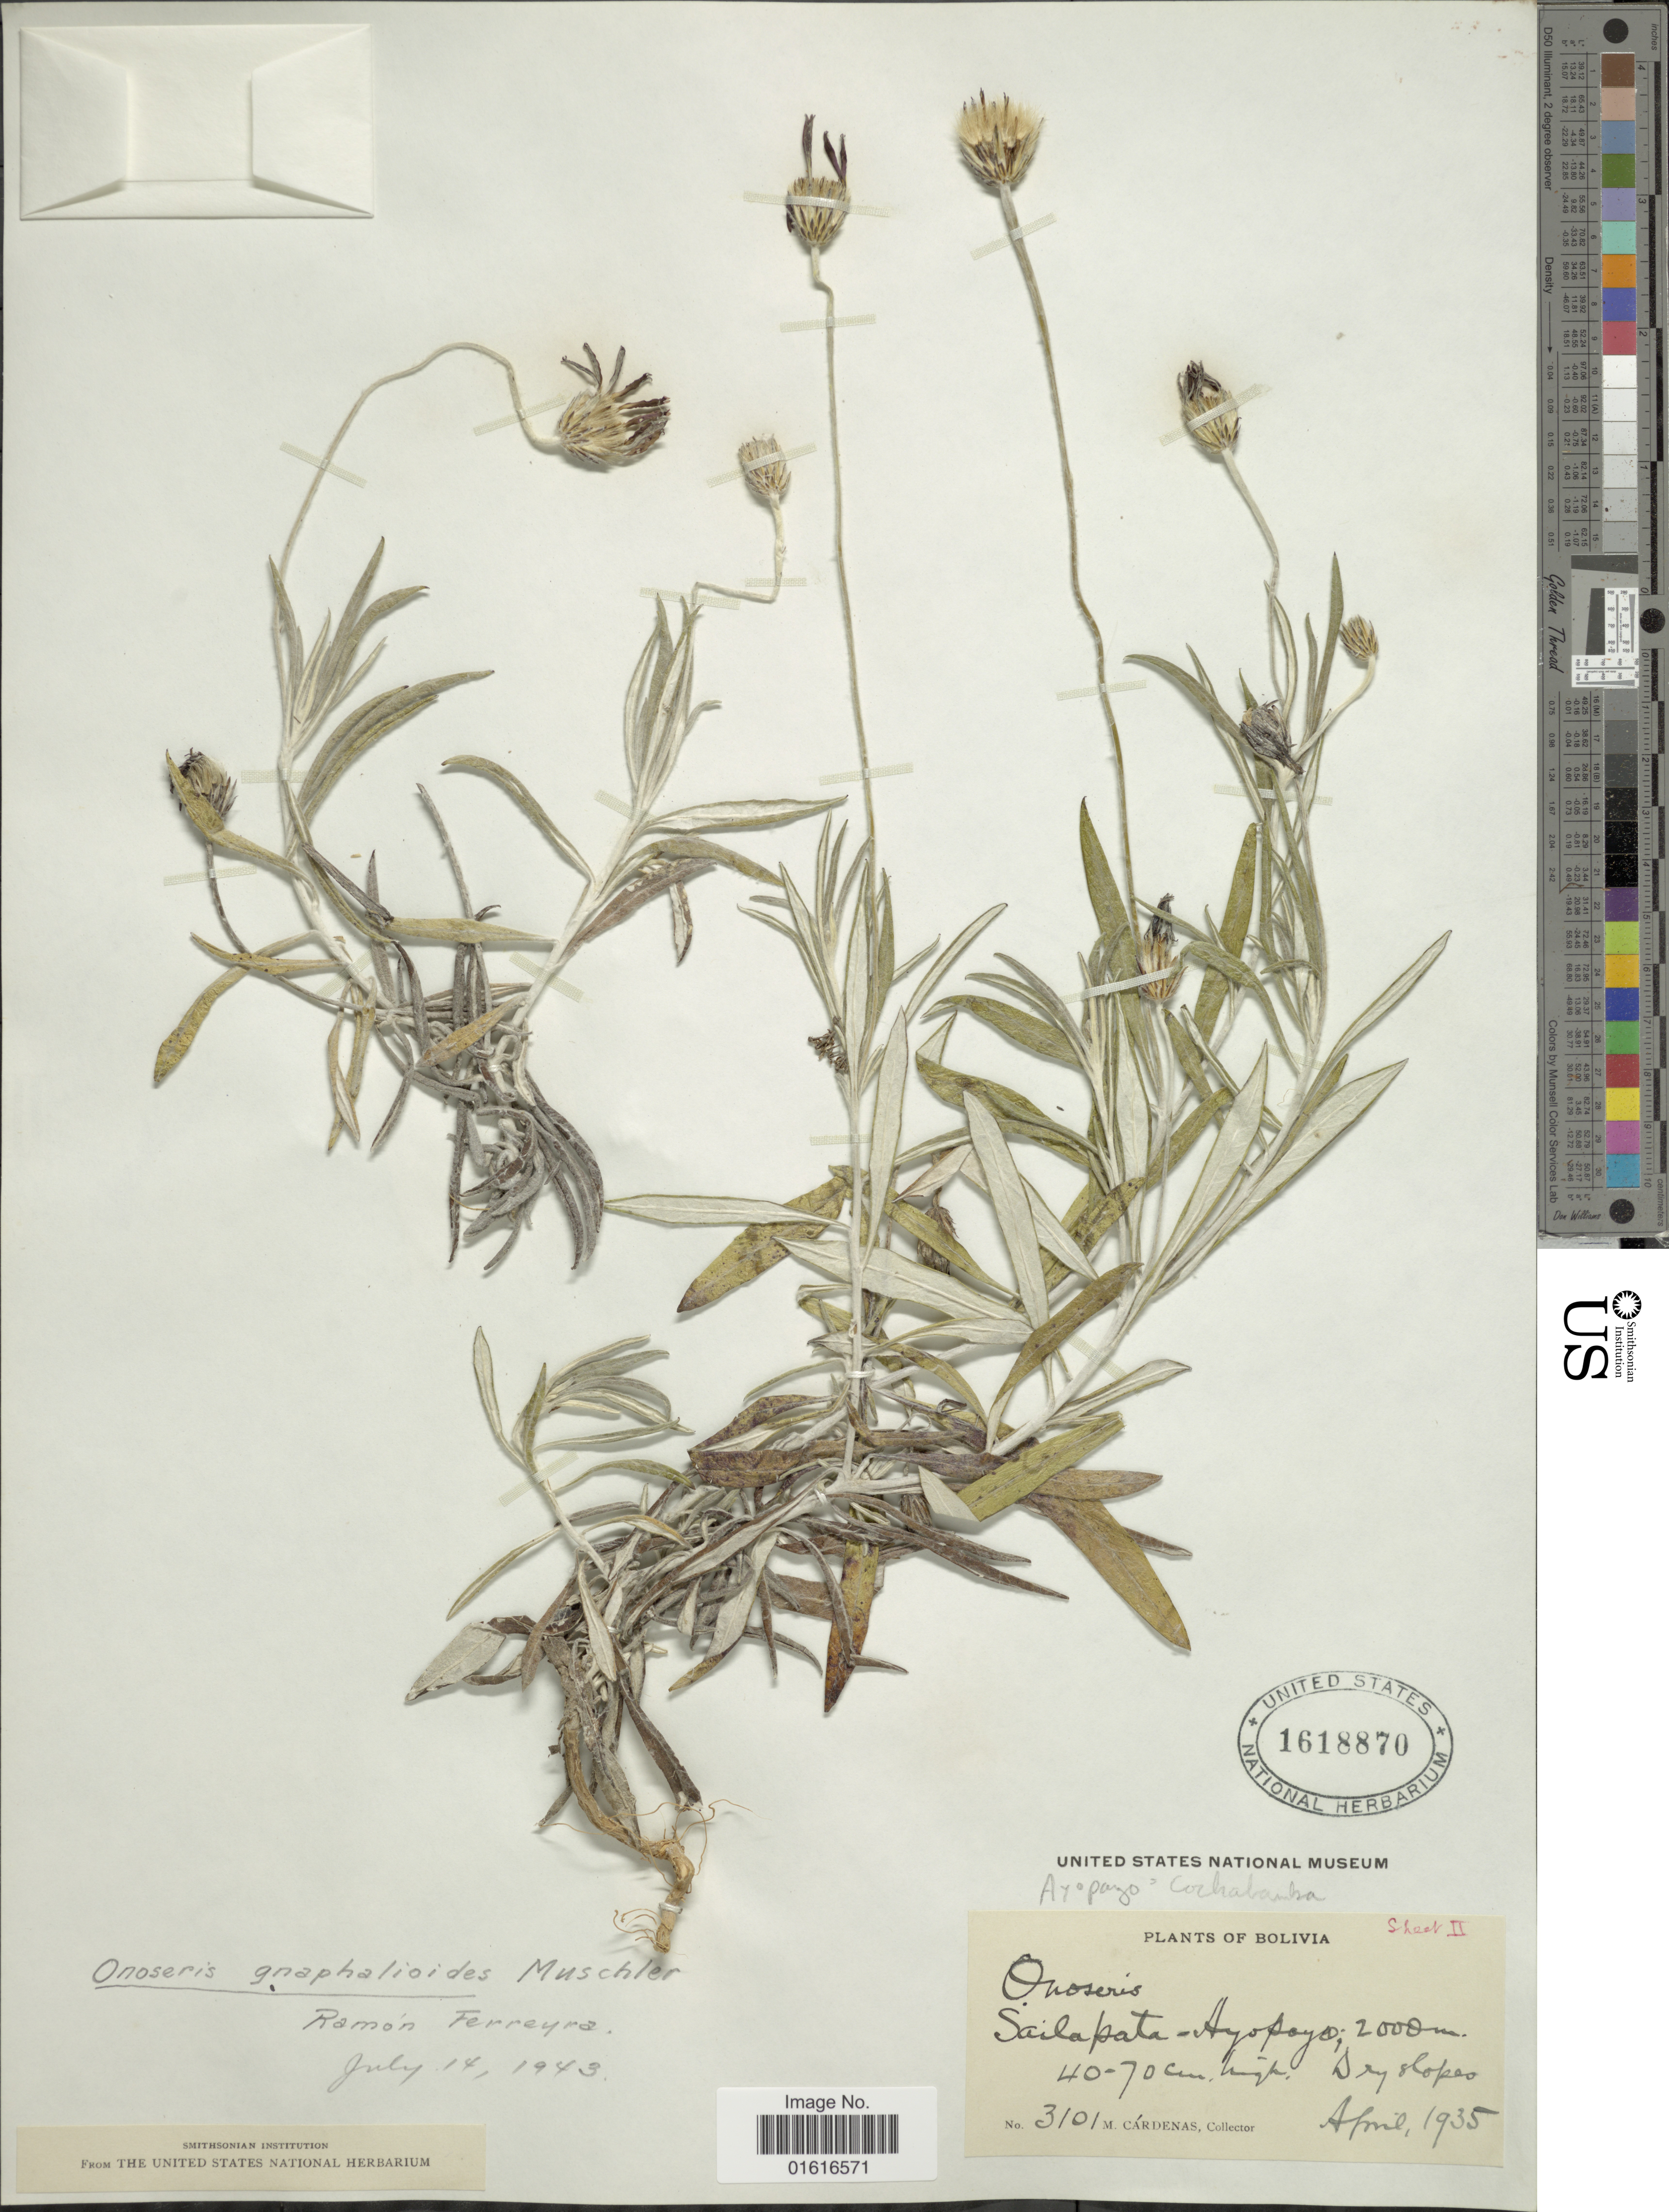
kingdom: Plantae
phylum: Tracheophyta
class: Magnoliopsida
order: Asterales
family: Asteraceae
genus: Onoseris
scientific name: Onoseris gnaphalioides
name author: Muschl.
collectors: M. Cárdenas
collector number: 3101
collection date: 1935-04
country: Bolivia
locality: Sailapata-Azopaza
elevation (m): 2000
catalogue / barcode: US 1618870